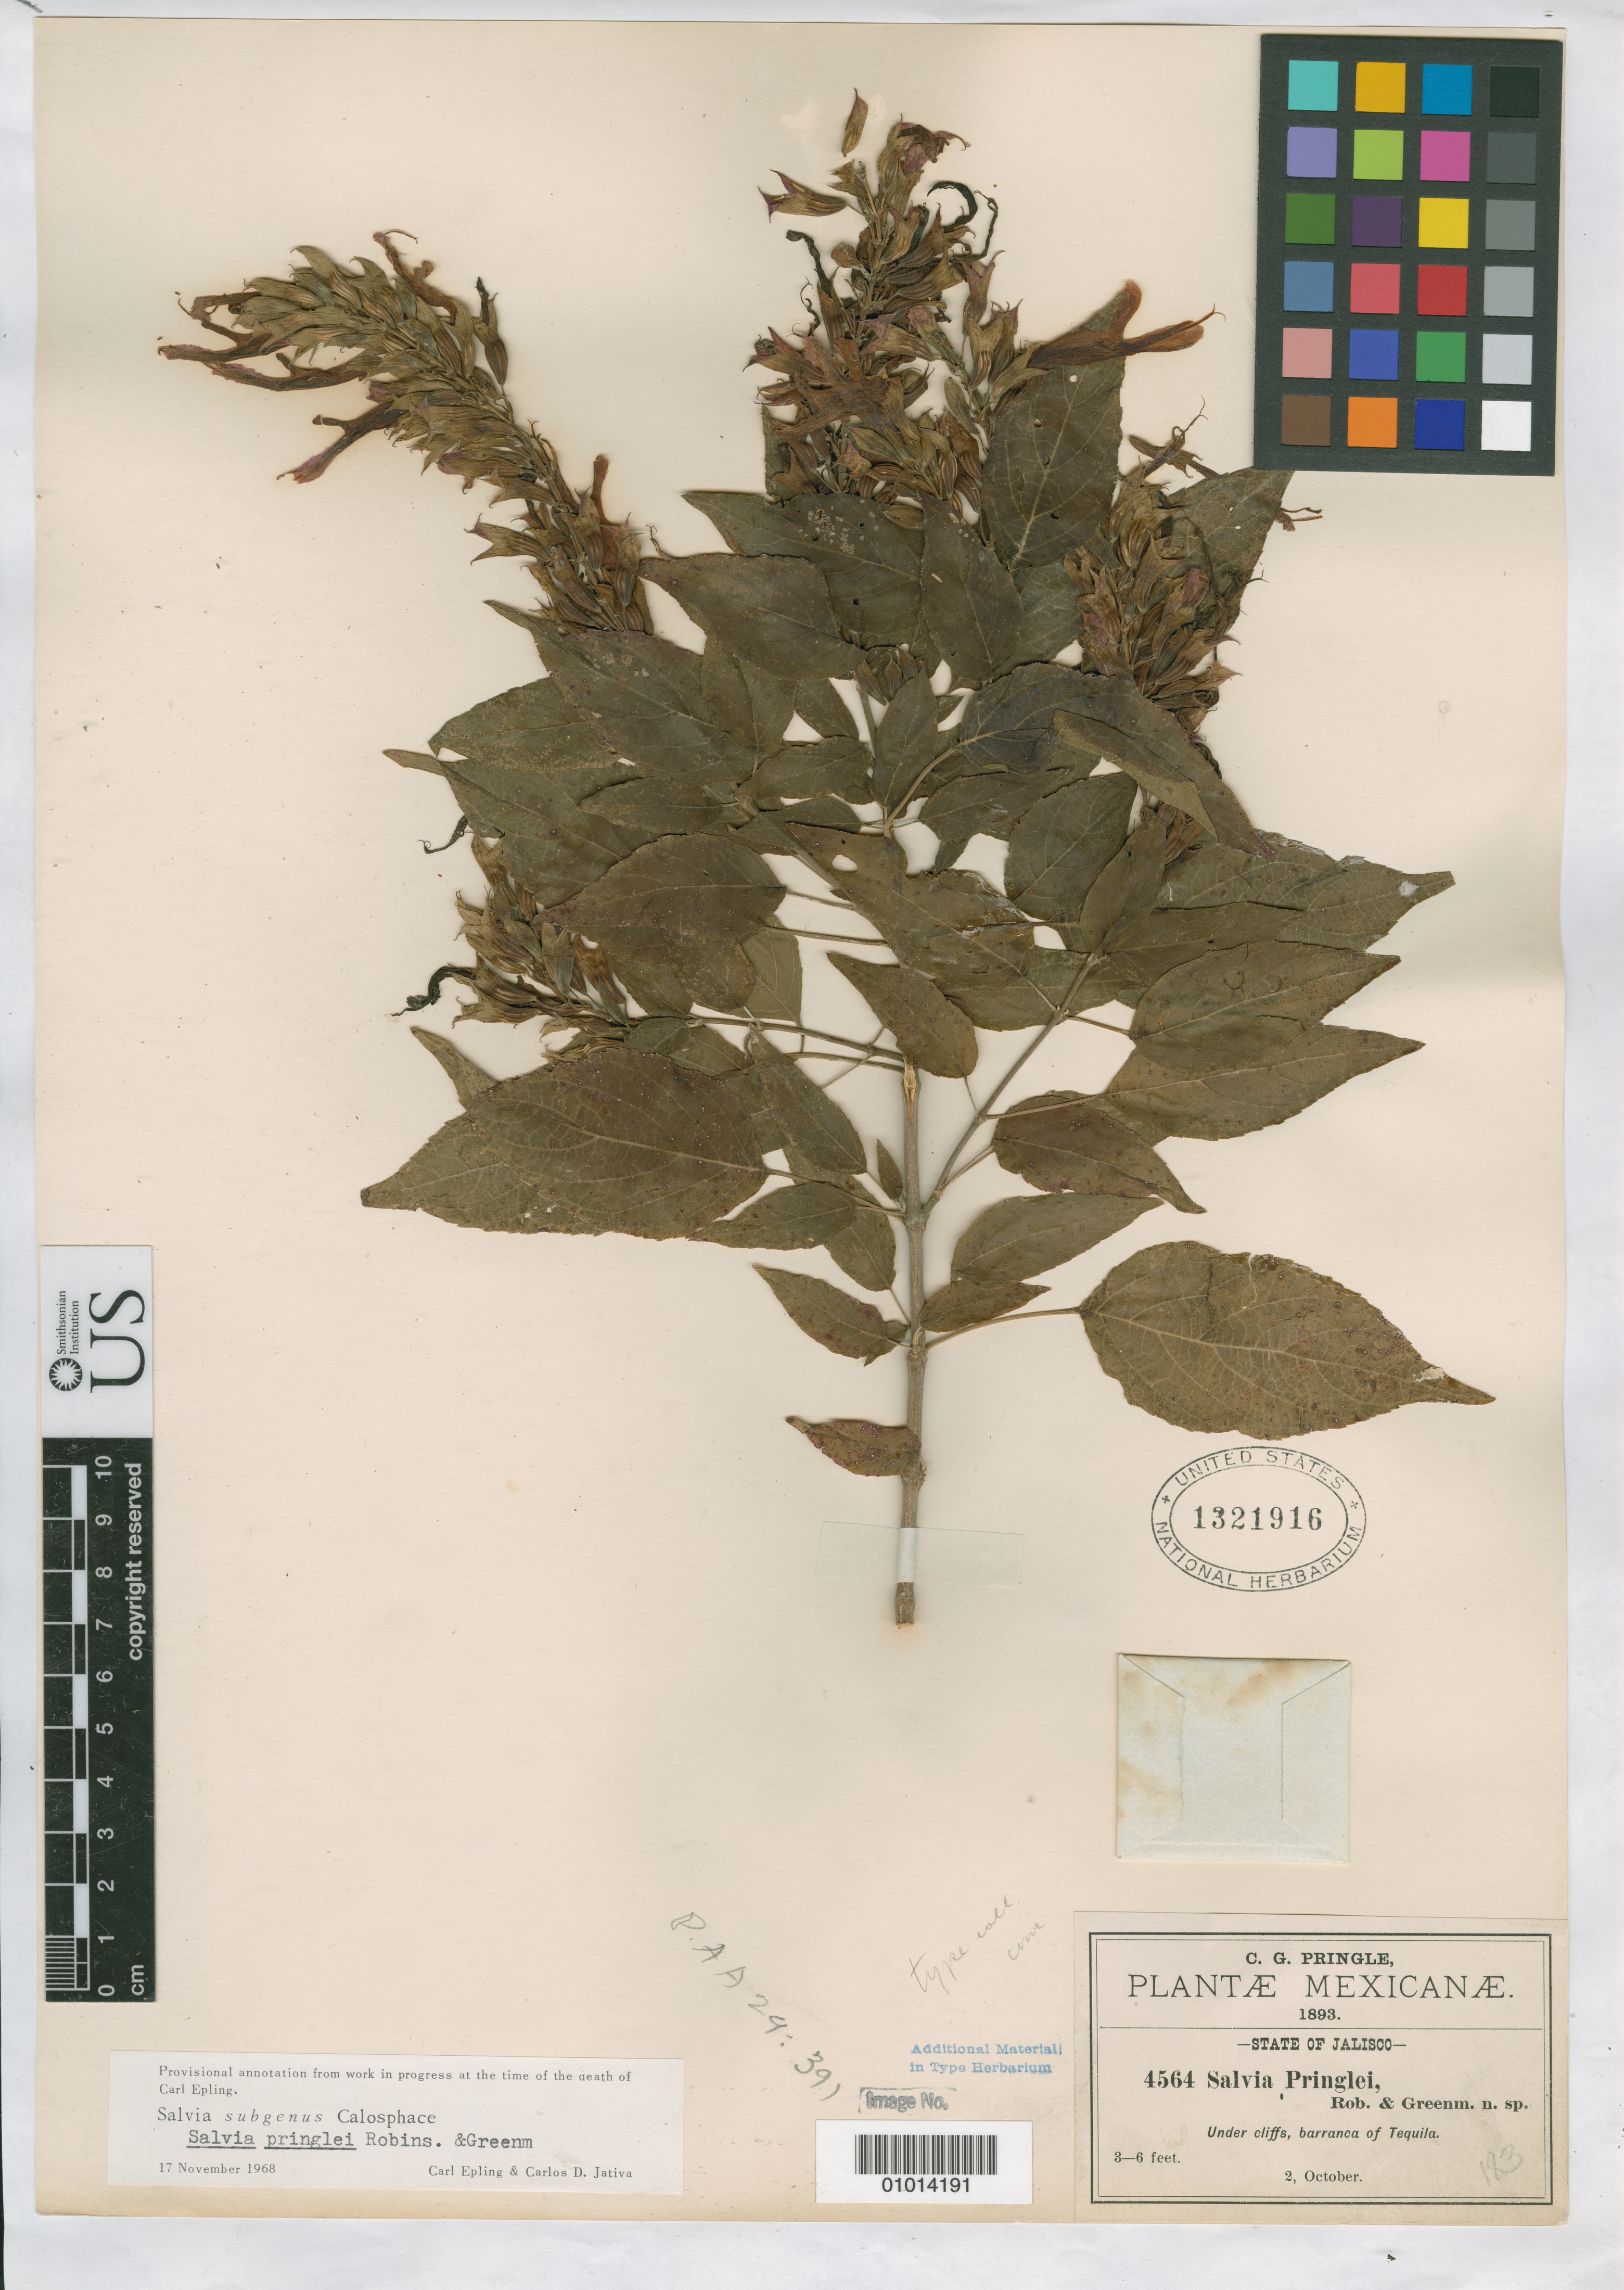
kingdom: Plantae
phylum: Tracheophyta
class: Magnoliopsida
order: Lamiales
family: Lamiaceae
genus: Salvia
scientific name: Salvia pringlei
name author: B.L. Rob. & Greenm.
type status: Isotype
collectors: C. G. Pringle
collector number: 4564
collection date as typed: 02 Oct 1893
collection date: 1893-10-02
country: Mexico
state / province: Jalisco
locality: Barranca of Tequila.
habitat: Under cliffs.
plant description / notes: Specimen ex John Donnell Smith herbarium.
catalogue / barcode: US 1321916